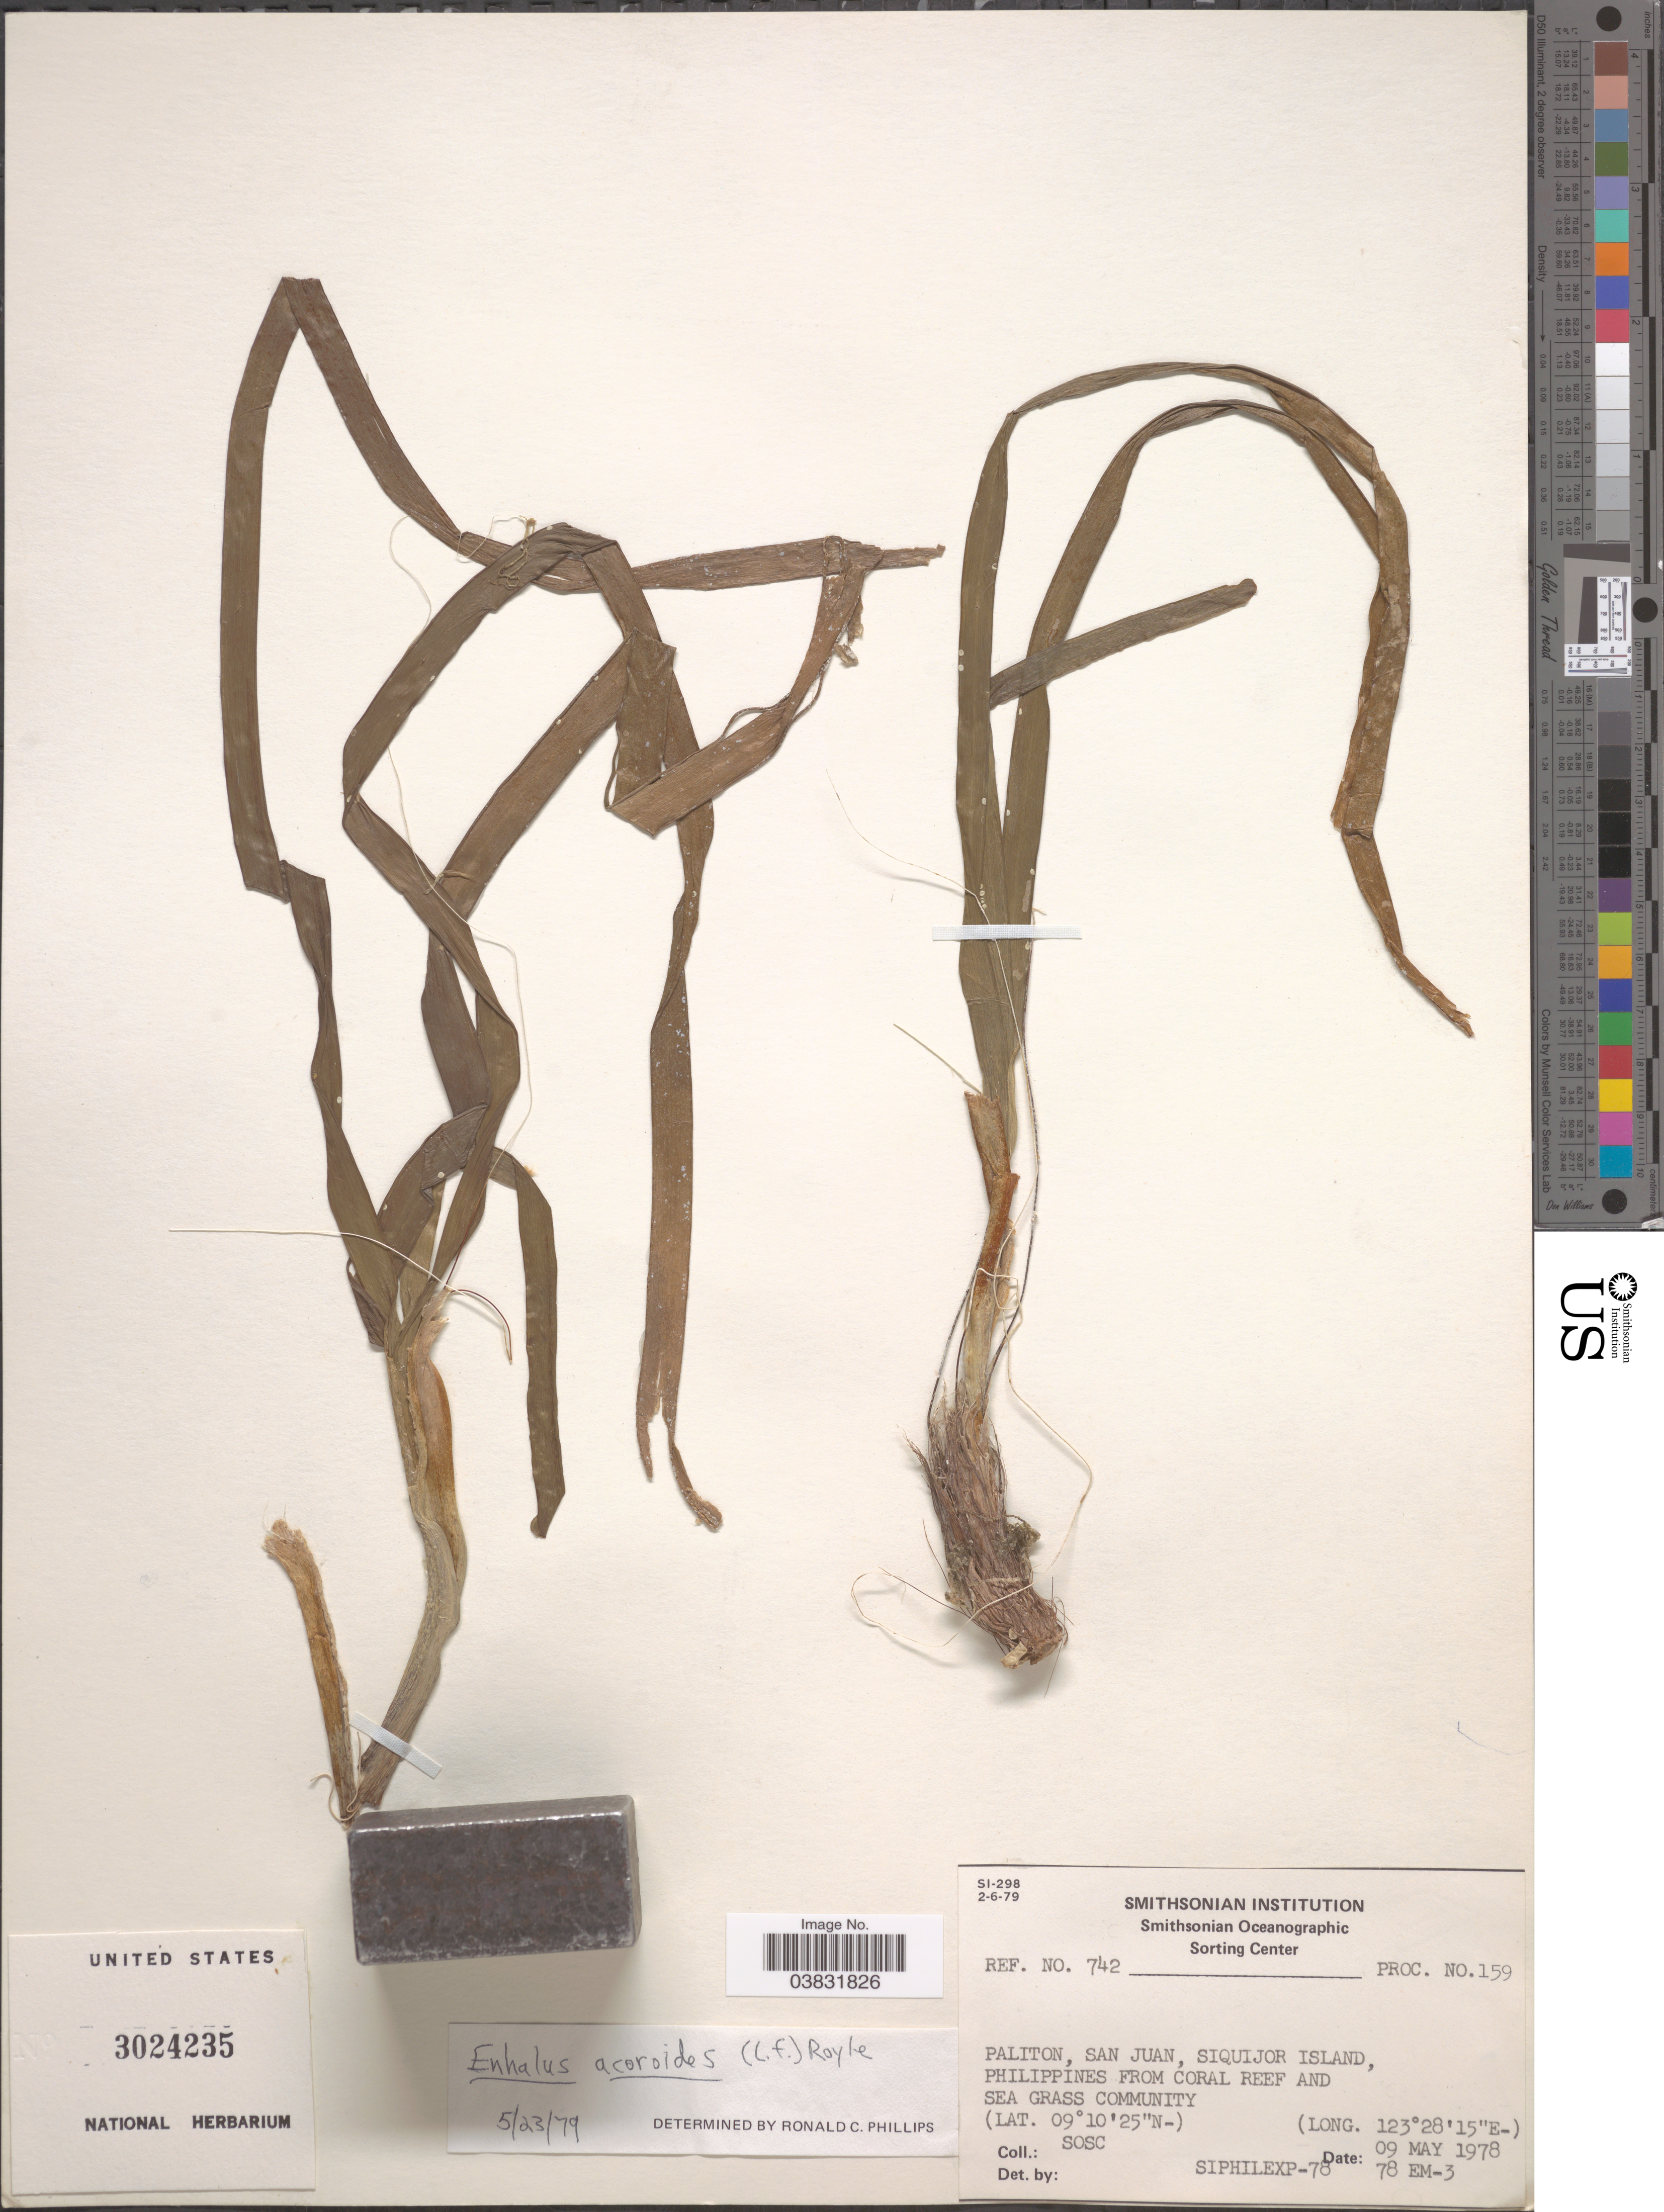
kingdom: Plantae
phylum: Tracheophyta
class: Liliopsida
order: Alismatales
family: Hydrocharitaceae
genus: Enhalus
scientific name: Enhalus acoroides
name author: (L. f.) Royle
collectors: SOSC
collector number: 742?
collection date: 1978-05-09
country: Philippines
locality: Paliton, San Juan, Siquijor Island.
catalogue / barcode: US 3024235